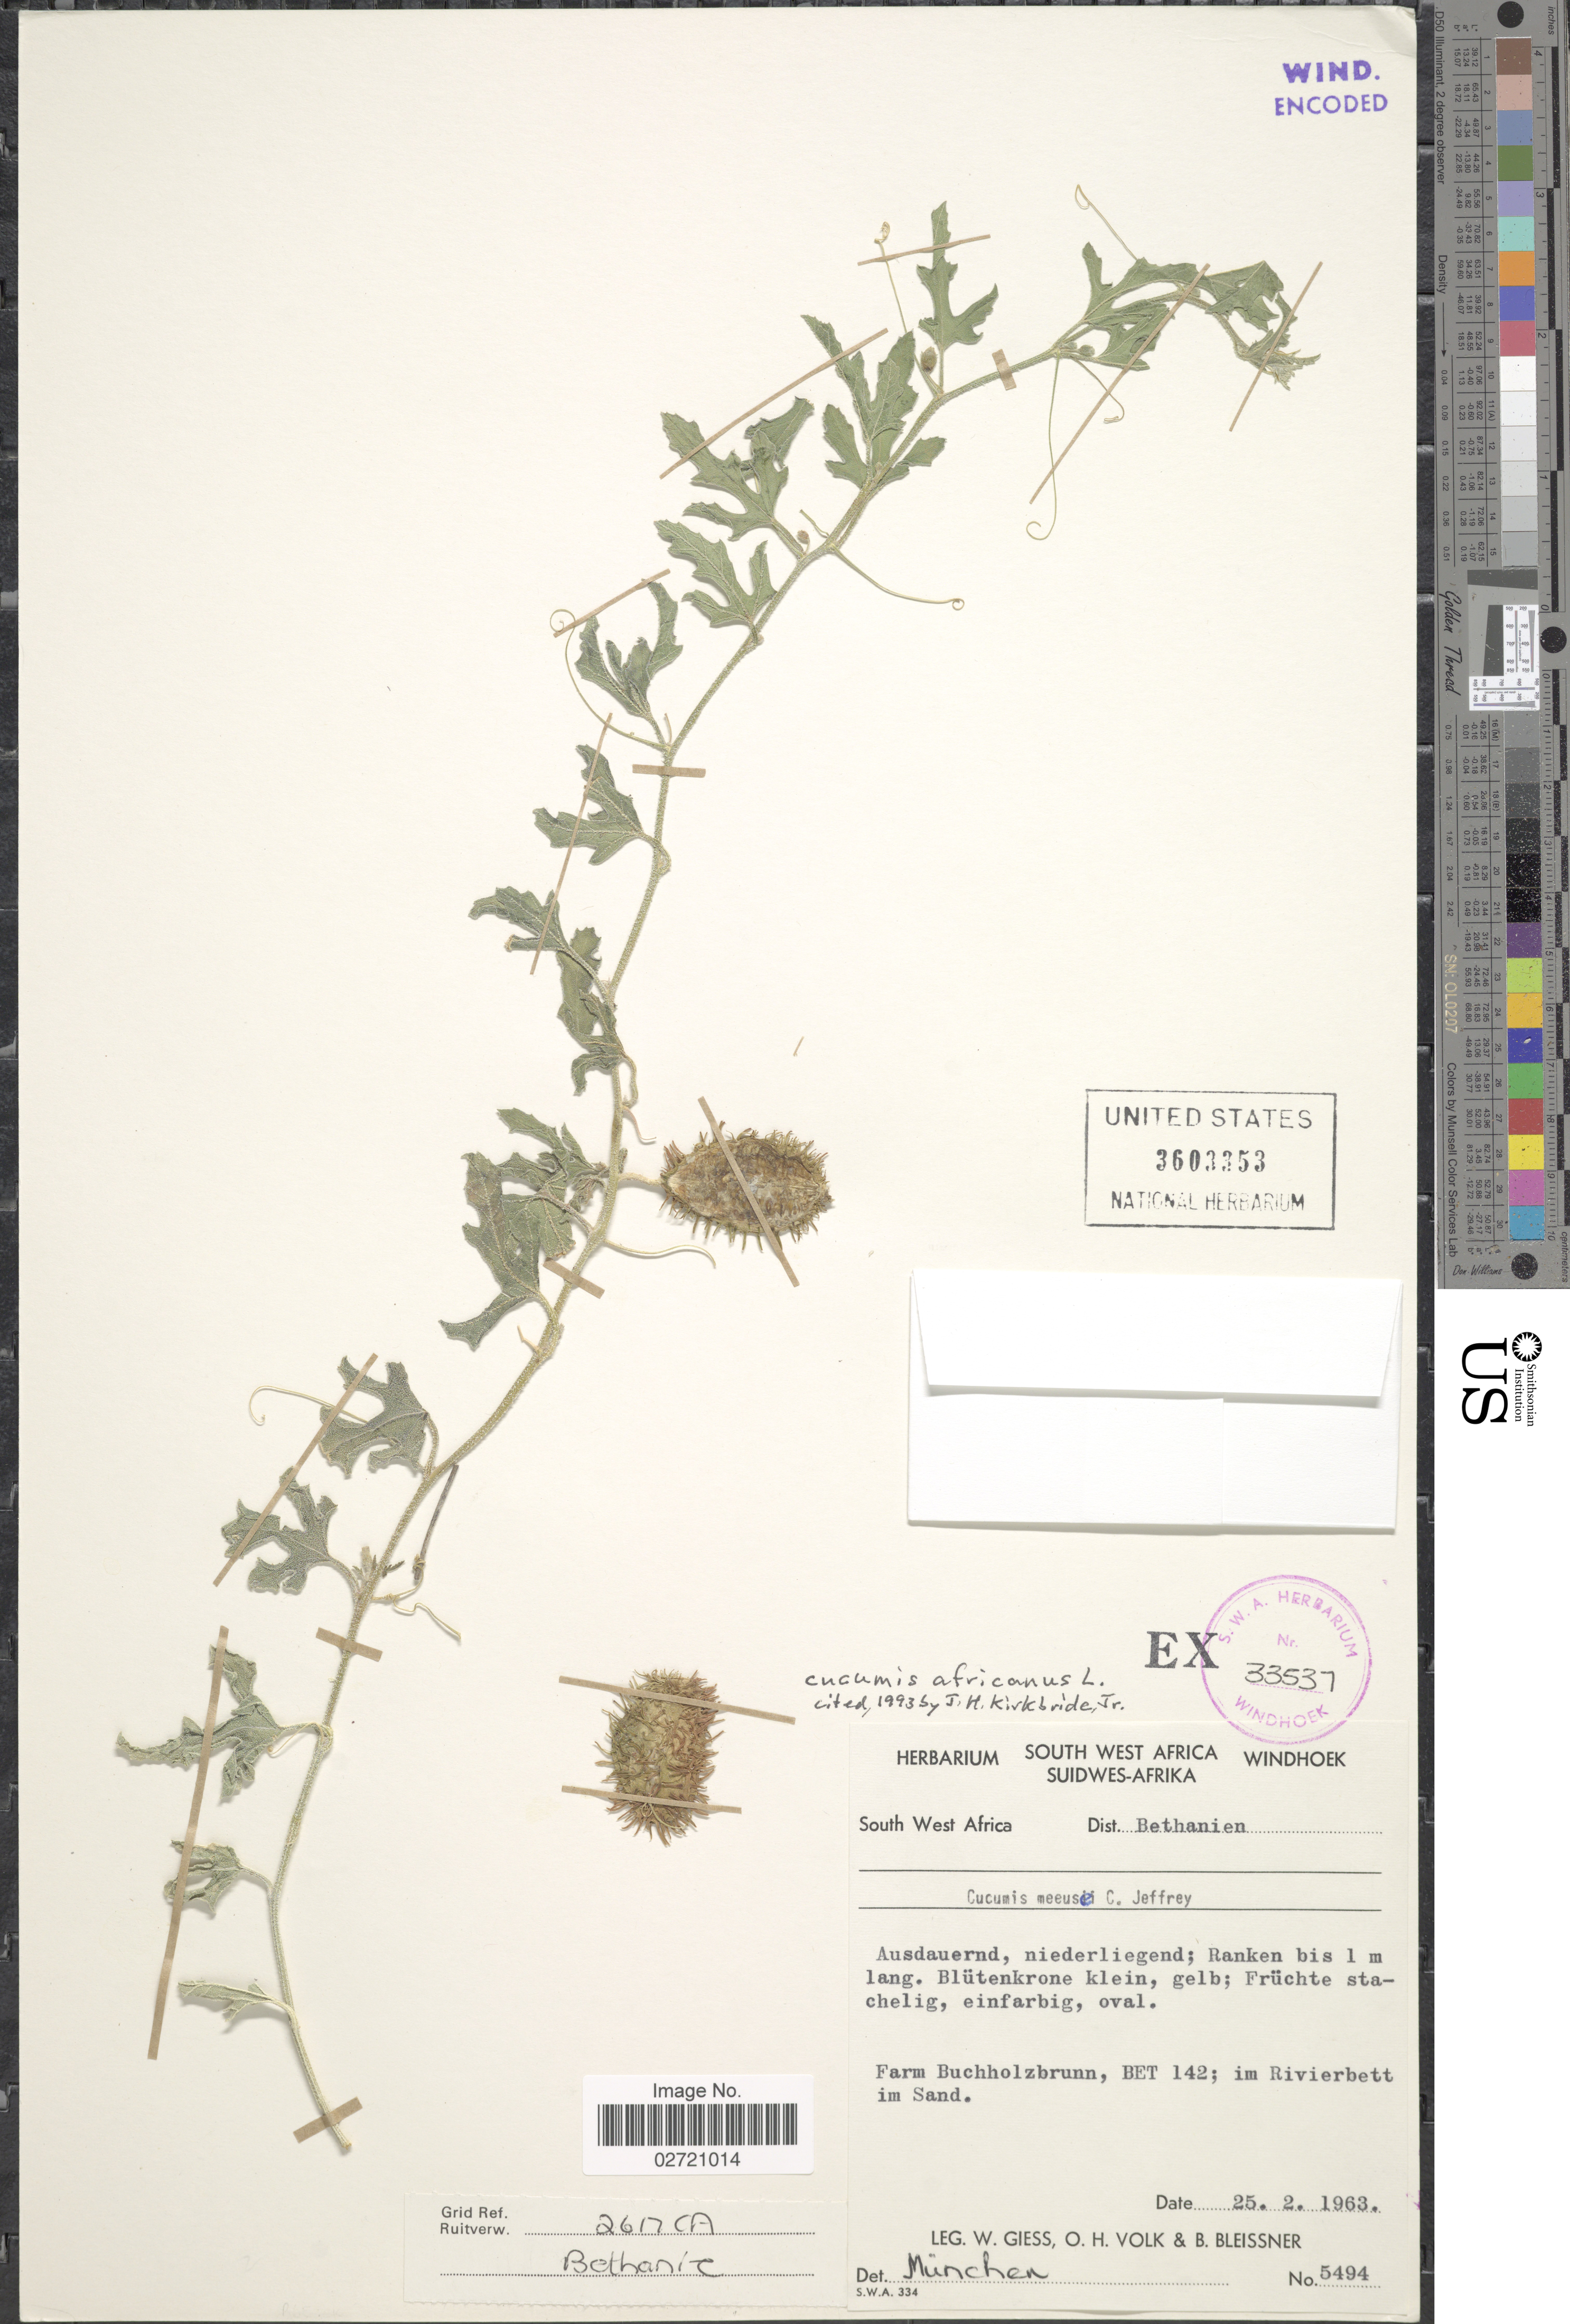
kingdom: Plantae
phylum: Tracheophyta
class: Magnoliopsida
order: Cucurbitales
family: Cucurbitaceae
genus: Cucumis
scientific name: Cucumis africanus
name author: L. f.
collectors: W. Giess, O. Volk & B. Bleissner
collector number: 5494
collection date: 1963-02-25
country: Namibia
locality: South West Africa. Dist. Bethanien. Farm Buchholzbrunn, BET 142; im Rivierbett im Sand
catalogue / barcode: US 3603353